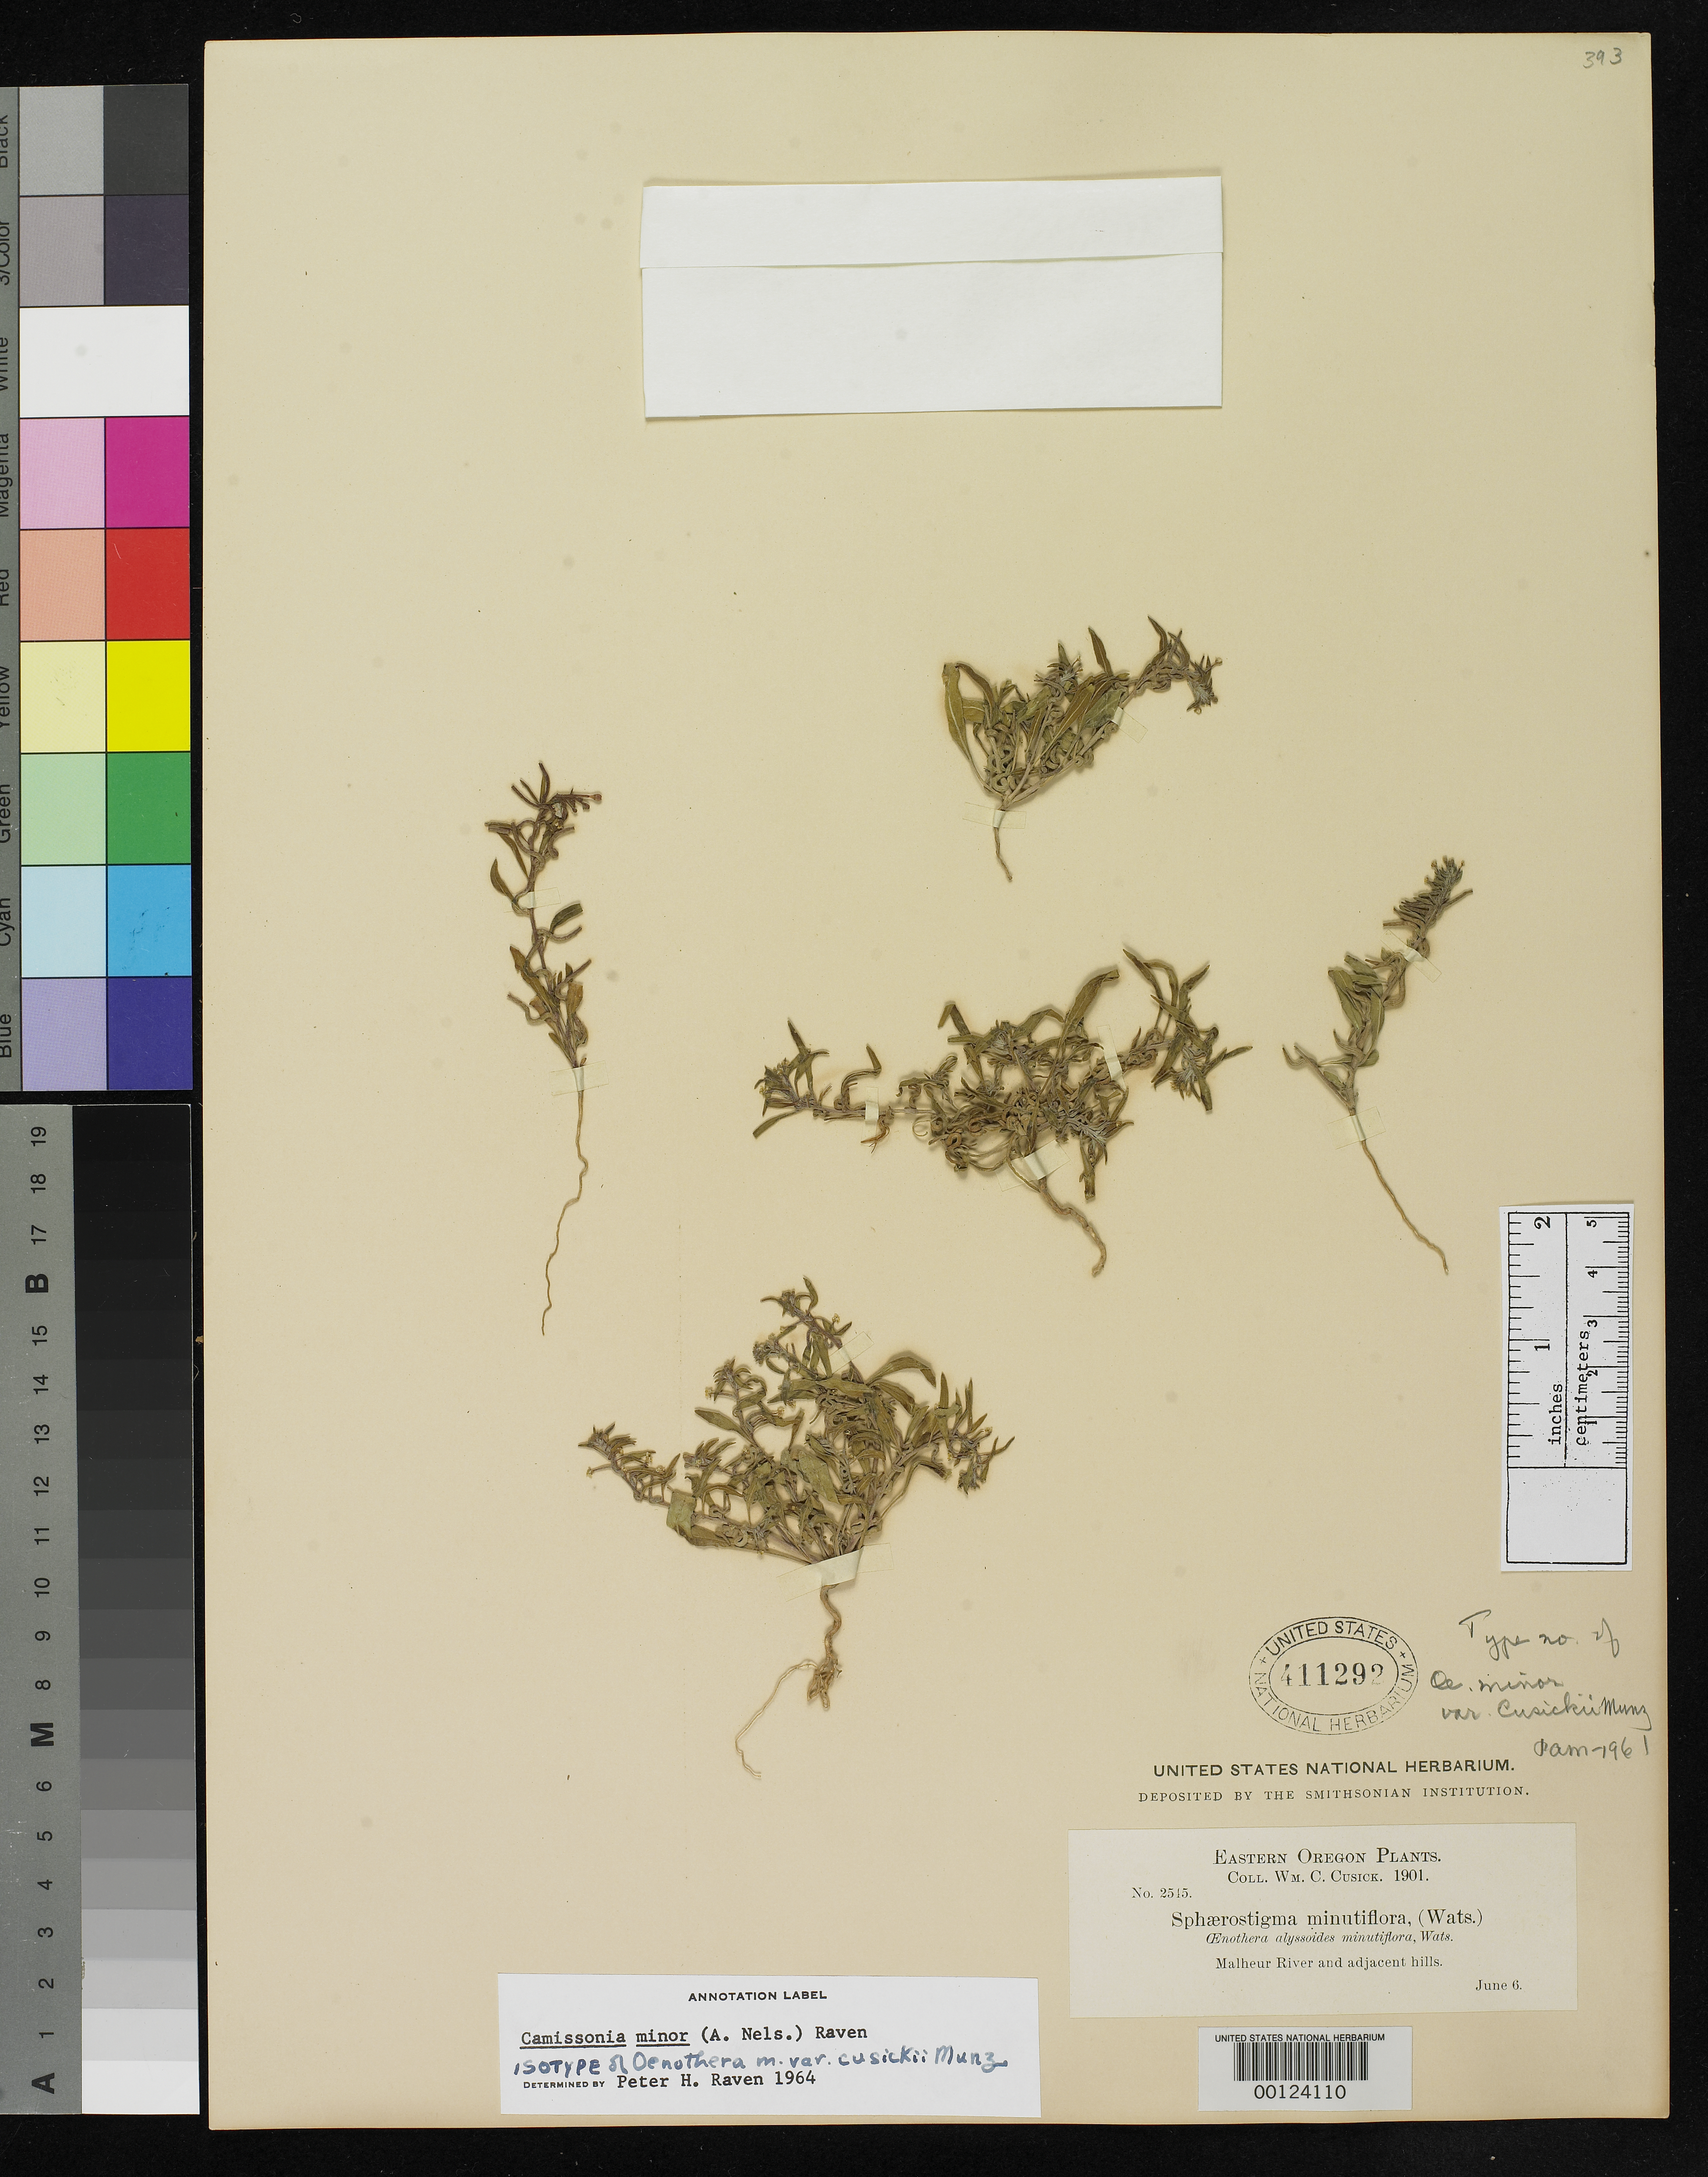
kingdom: Plantae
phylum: Tracheophyta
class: Magnoliopsida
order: Myrtales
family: Onagraceae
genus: Oenothera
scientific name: Oenothera minor var. cusickii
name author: Munz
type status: Isotype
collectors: W. C. Cusick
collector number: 2545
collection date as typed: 06 Jun 1901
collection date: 1901-06-06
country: United States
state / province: Oregon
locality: Malheur River & adjacent hills.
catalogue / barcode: US 411292